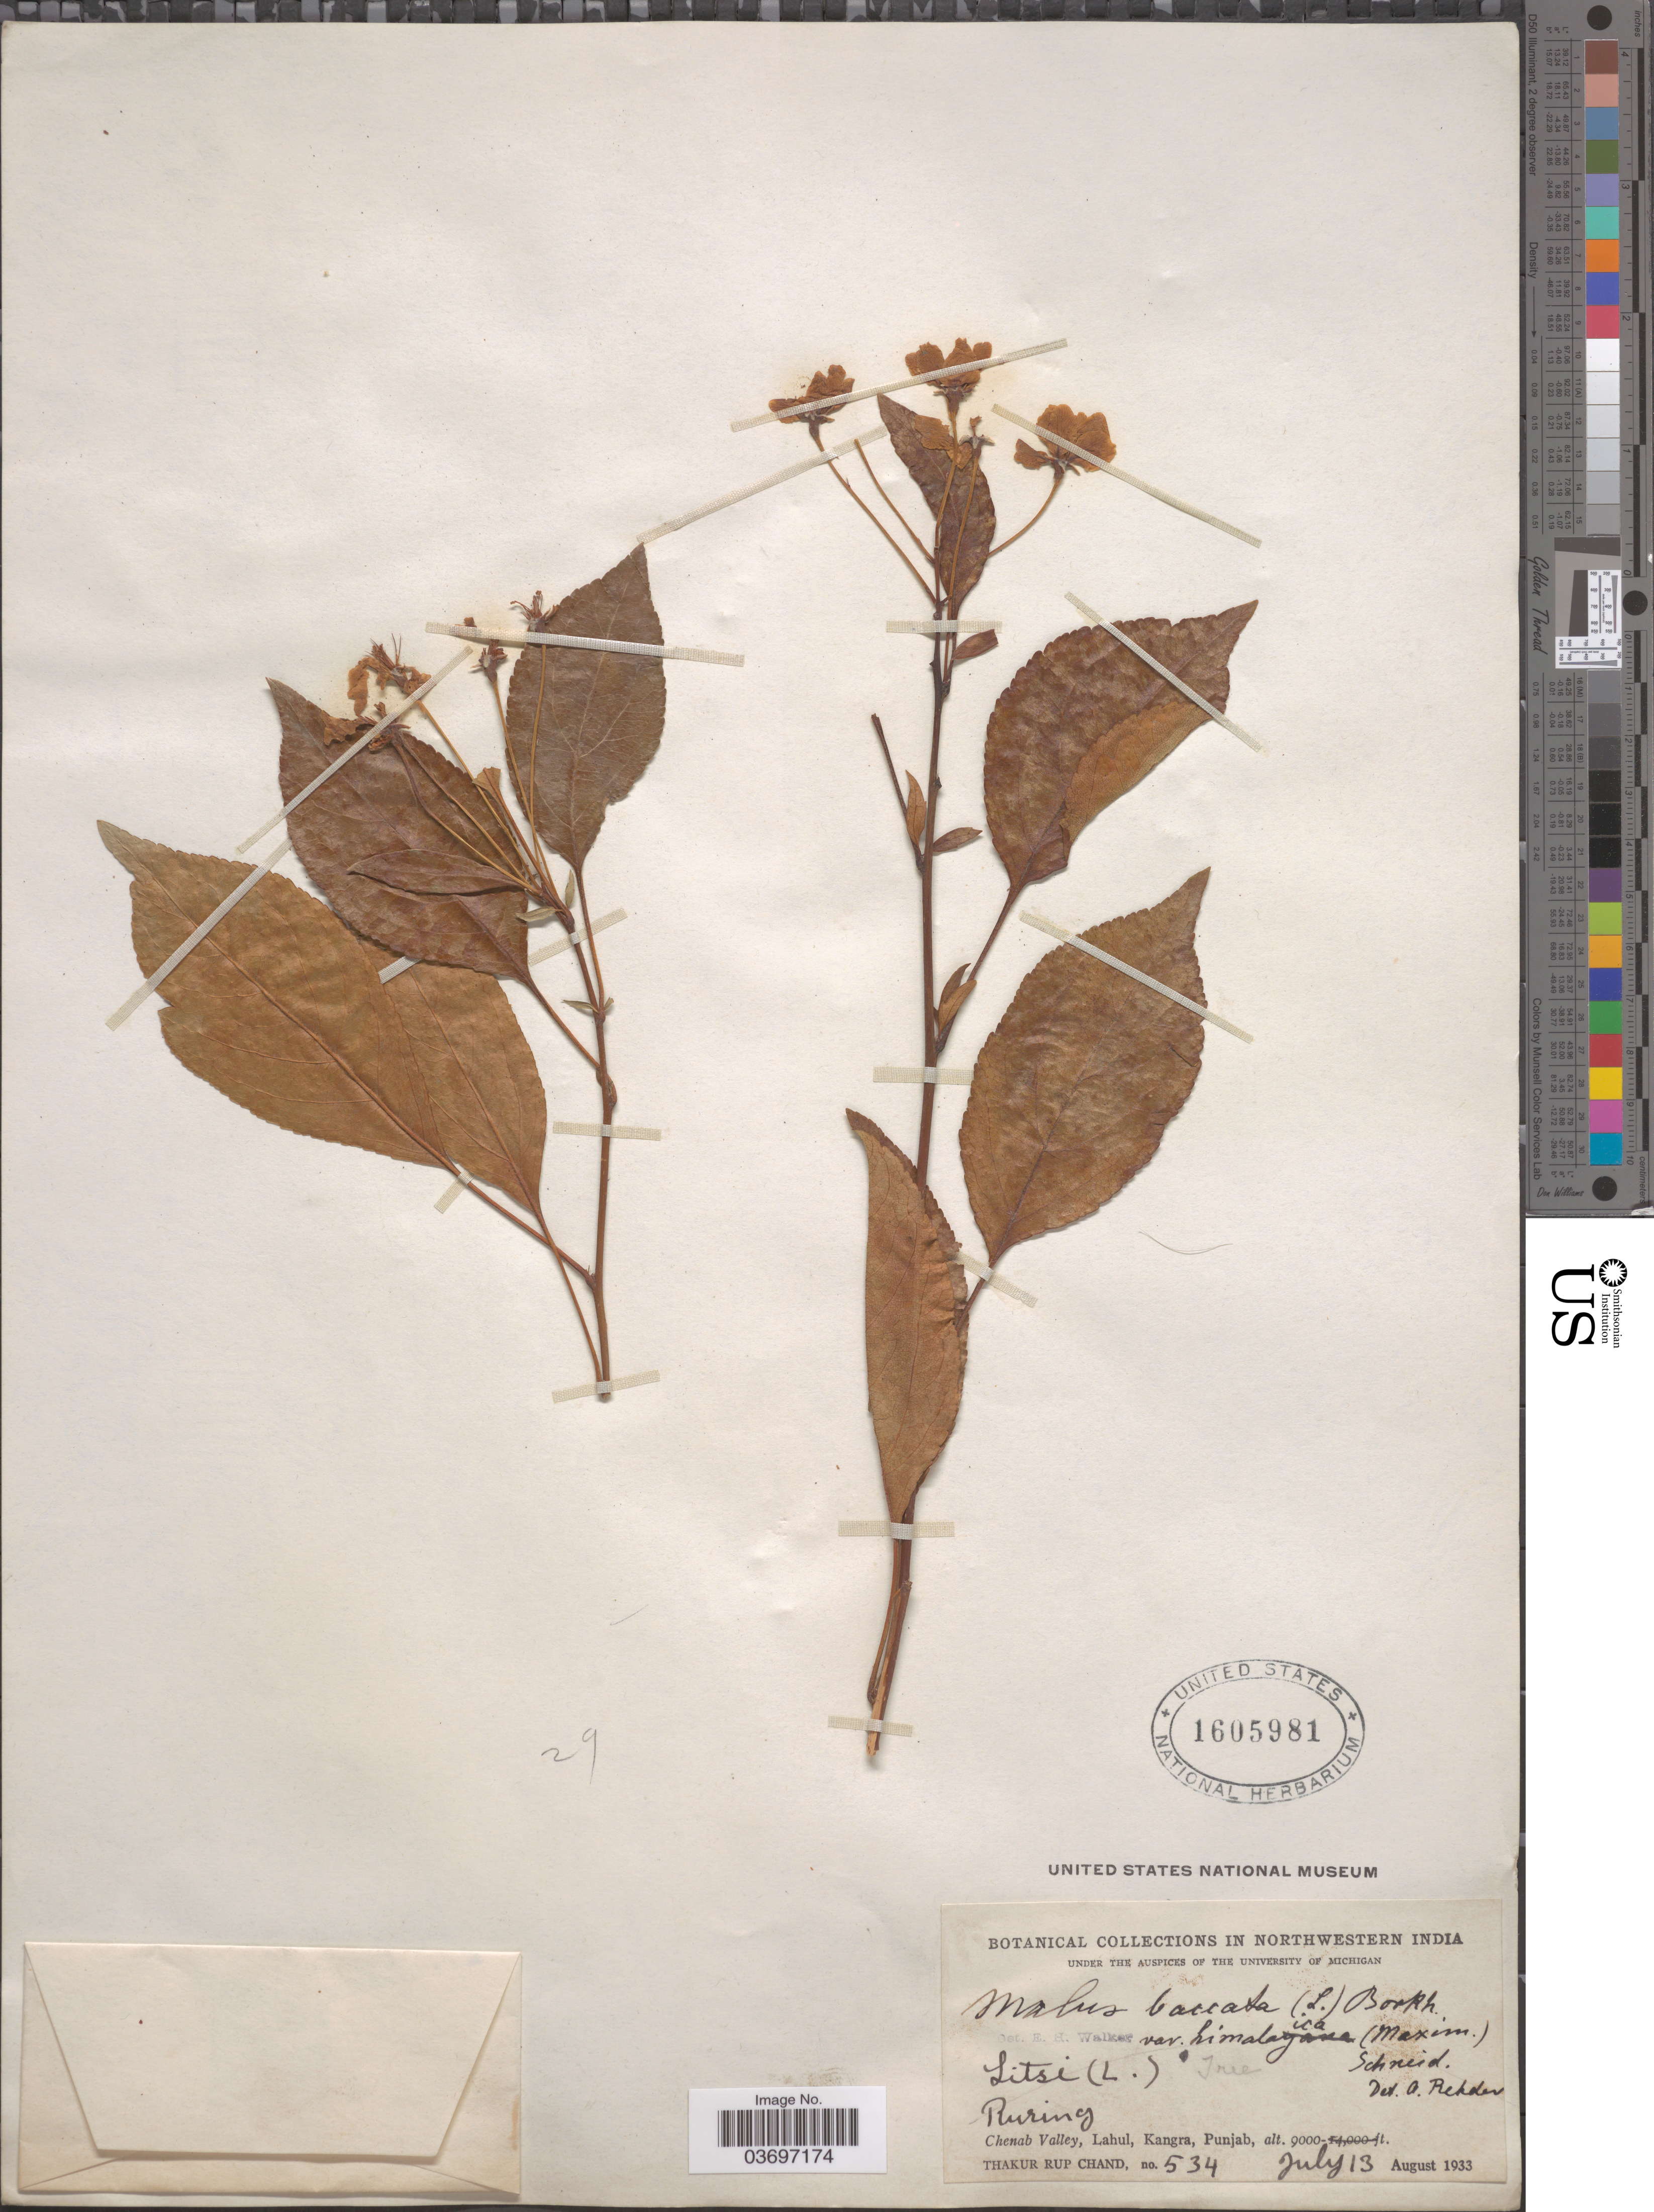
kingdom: Plantae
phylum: Tracheophyta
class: Magnoliopsida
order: Rosales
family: Rosaceae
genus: Malus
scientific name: Malus baccata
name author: (L.) Borkh.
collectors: T. R. Chand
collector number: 534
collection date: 1933-07-13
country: India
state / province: Punjab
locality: Northwestern India. Ruring. Chenab Valley, Lahul, Kangra.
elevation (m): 2743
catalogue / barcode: US 1605981